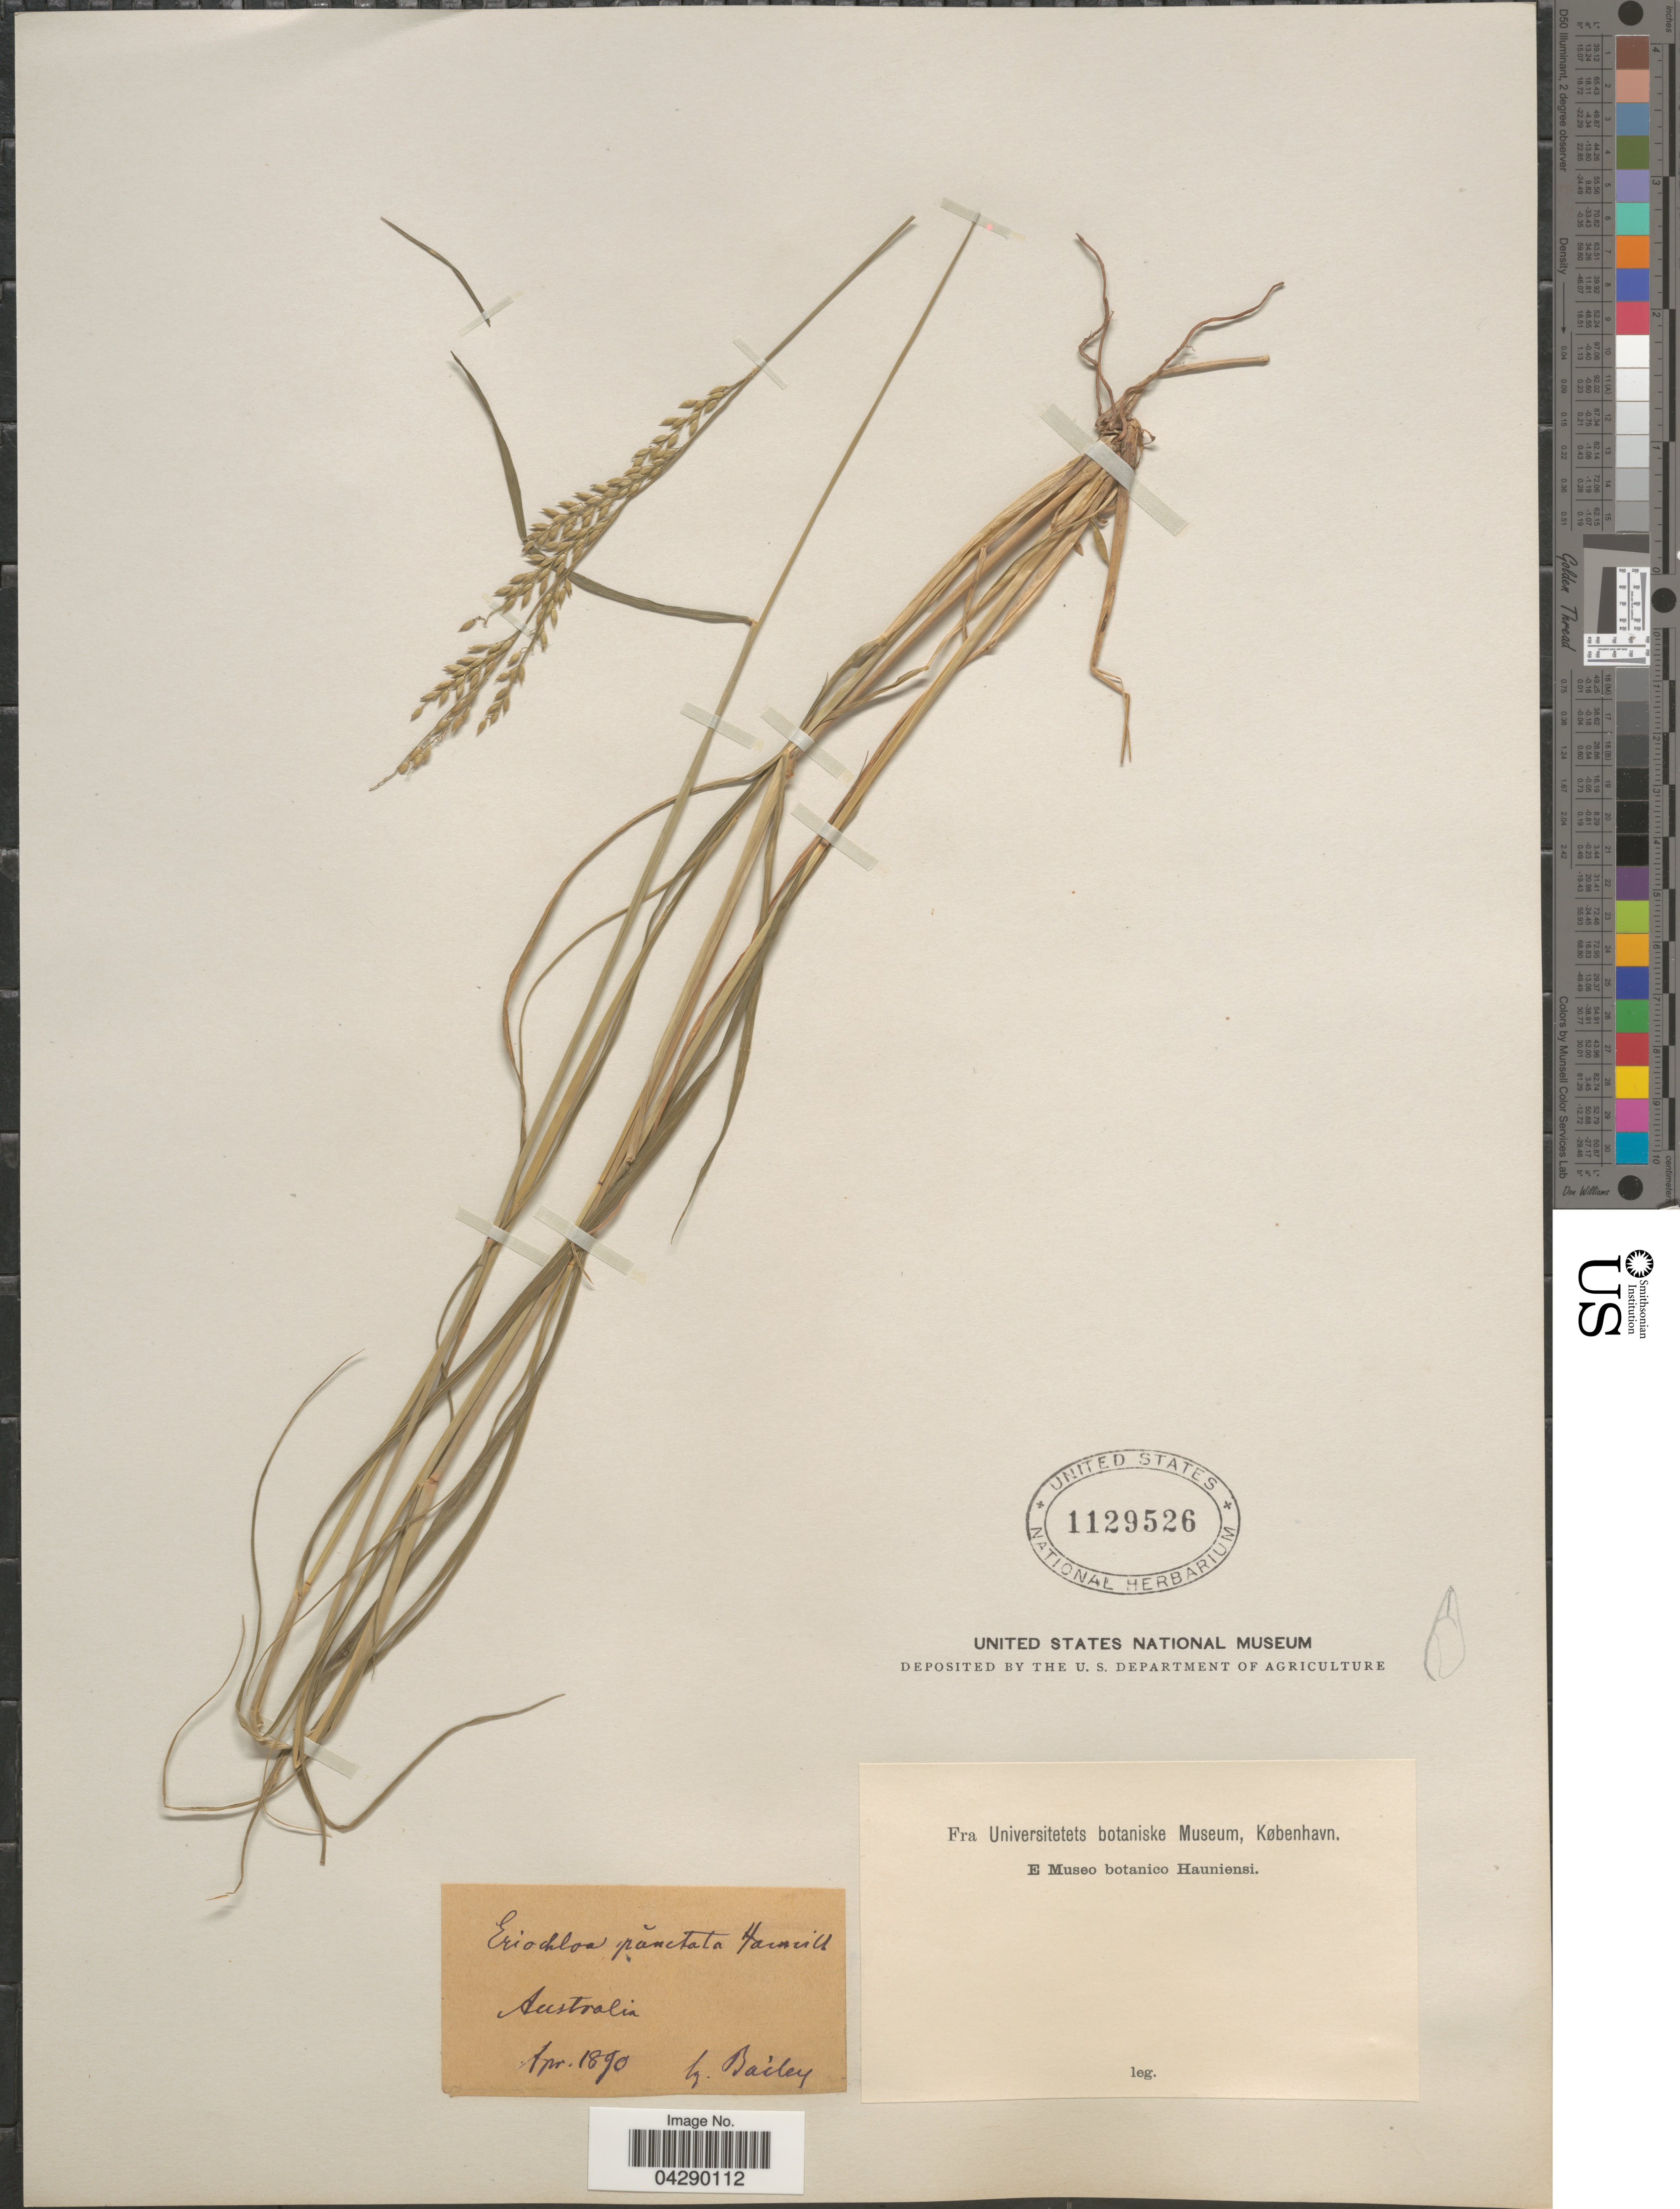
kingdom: Plantae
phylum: Tracheophyta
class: Liliopsida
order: Poales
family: Poaceae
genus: Eriochloa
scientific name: Eriochloa punctata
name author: (L.) Desv. ex Ham.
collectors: Bailey, --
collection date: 1890-04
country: Australia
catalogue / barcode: US 1129526